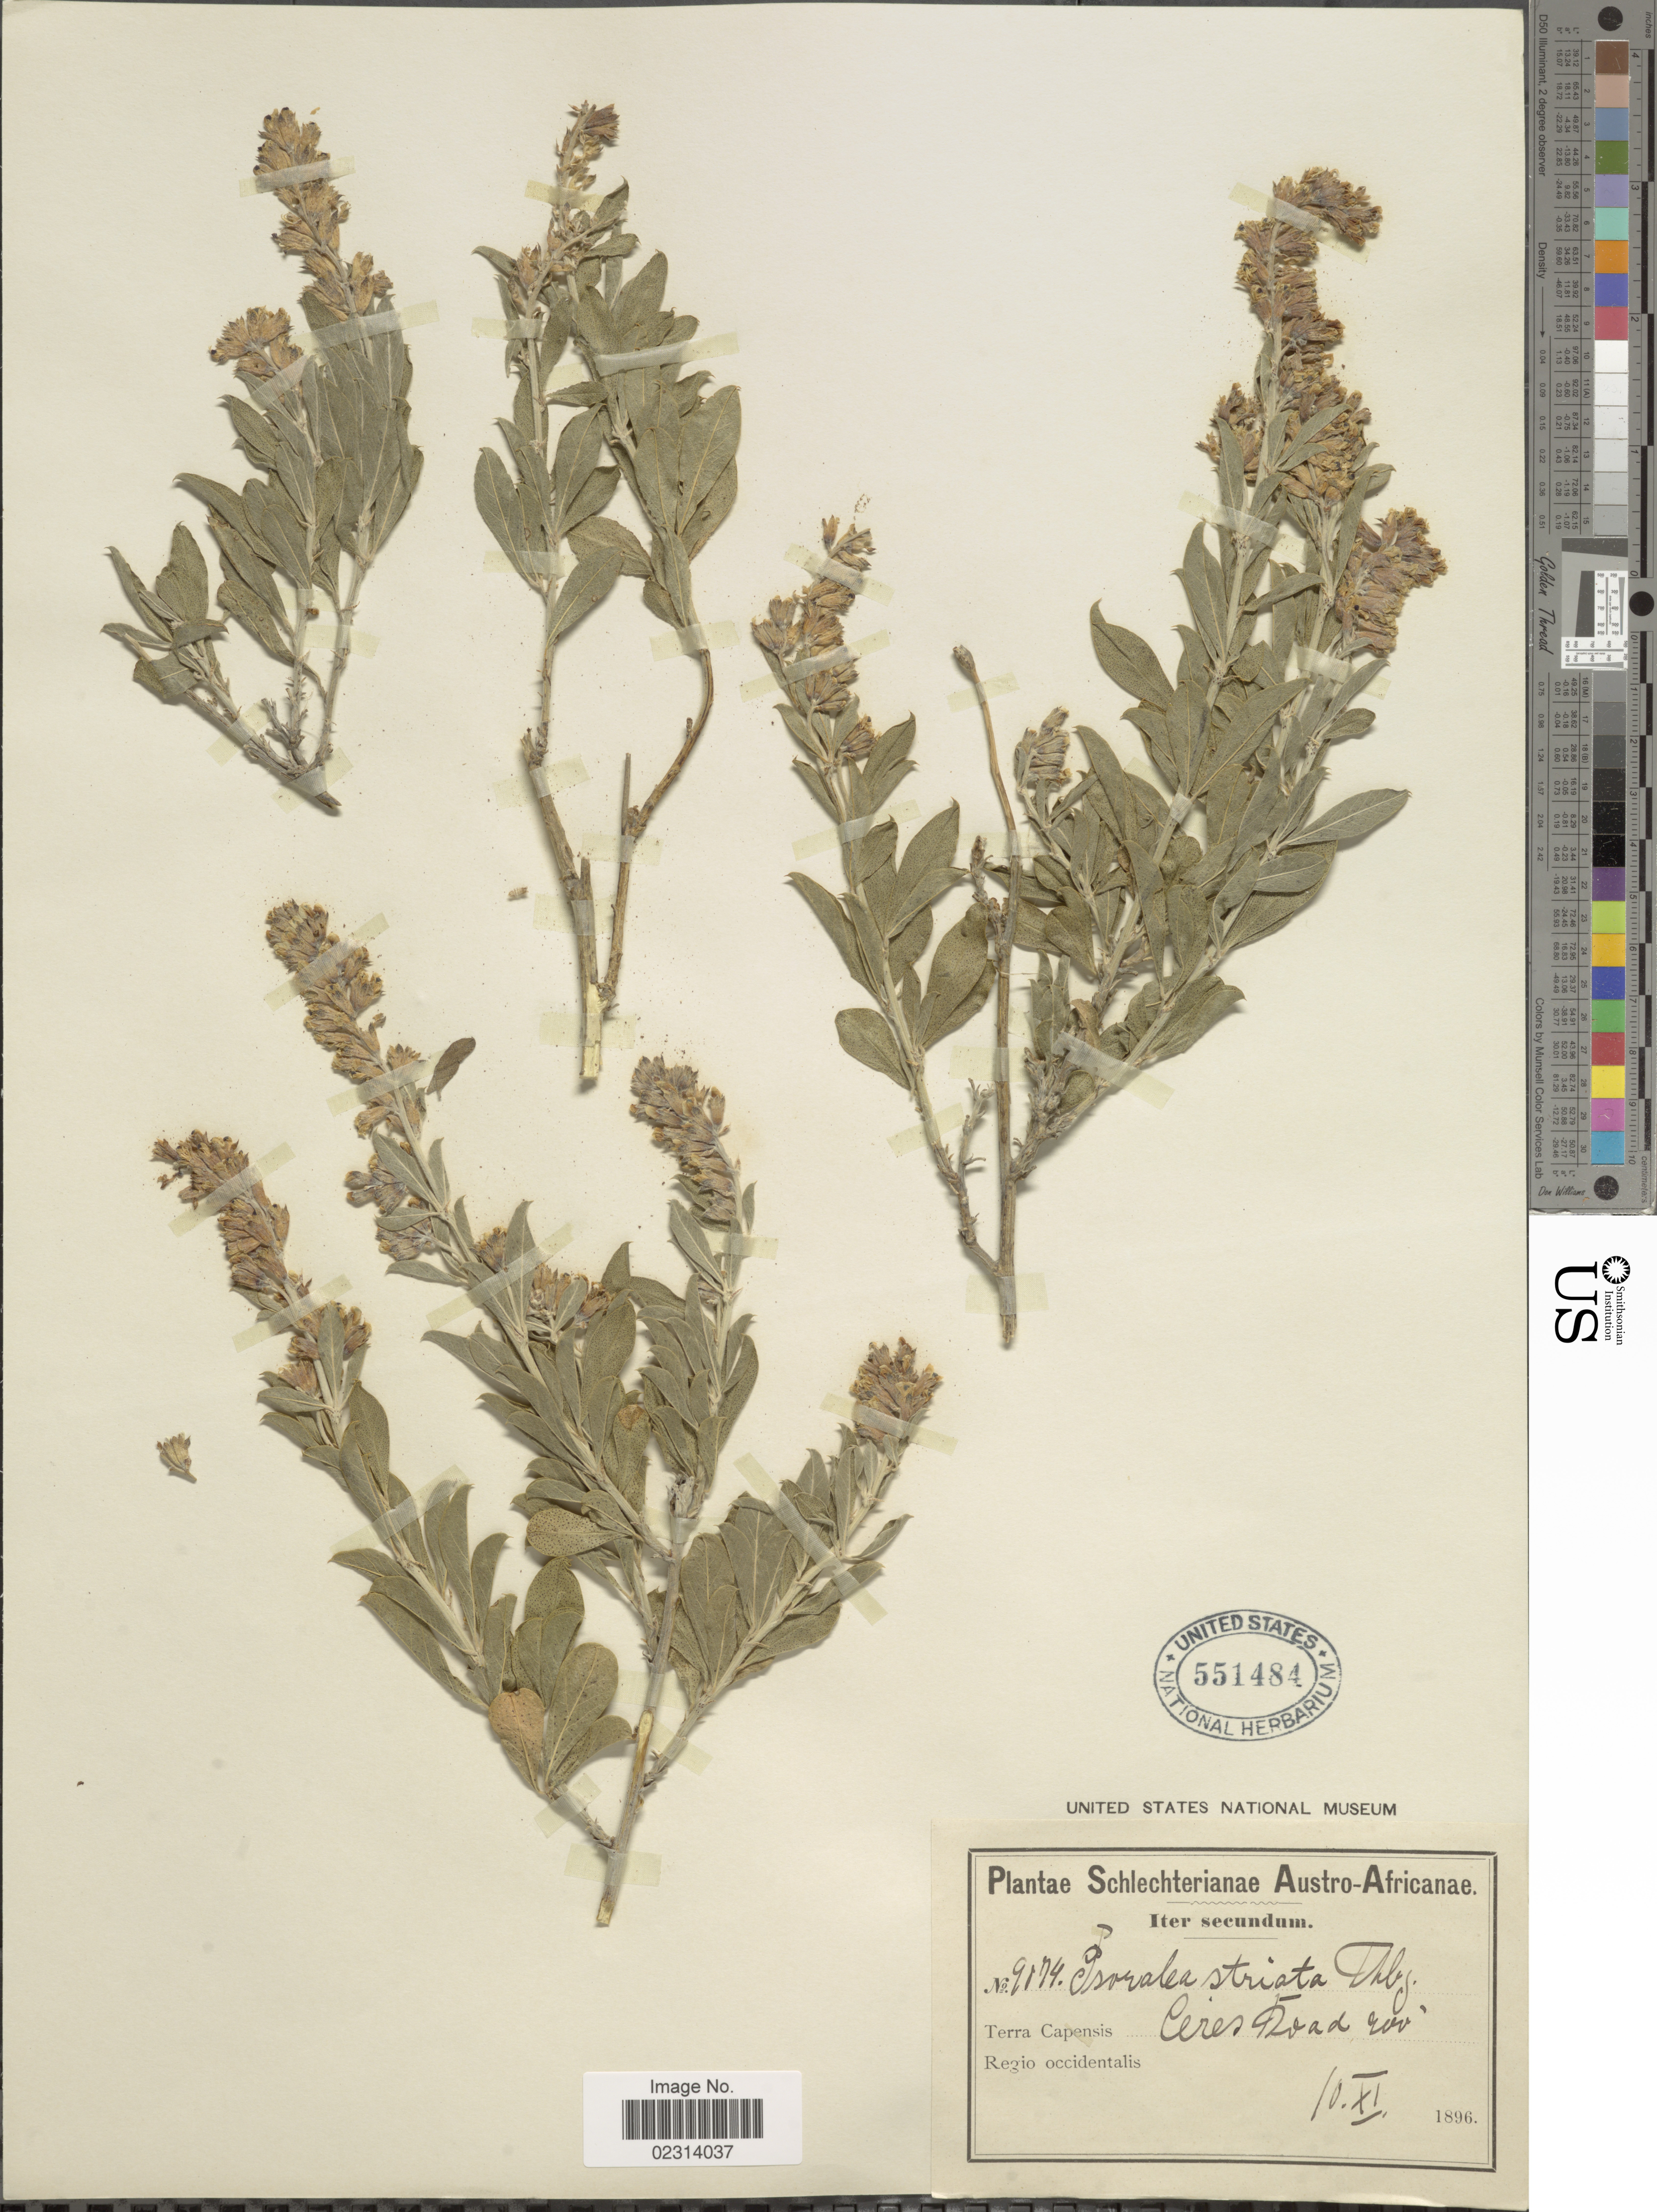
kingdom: Plantae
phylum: Tracheophyta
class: Magnoliopsida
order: Fabales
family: Fabaceae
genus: Otholobium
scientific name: Otholobium striatum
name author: C.H. Stirt.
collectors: Schlechter, --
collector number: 9174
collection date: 1896-11-10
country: South Africa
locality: Austro-Africanae, Iter secundum, Terra Capensis, Ceres Road.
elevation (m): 274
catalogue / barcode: US 551484